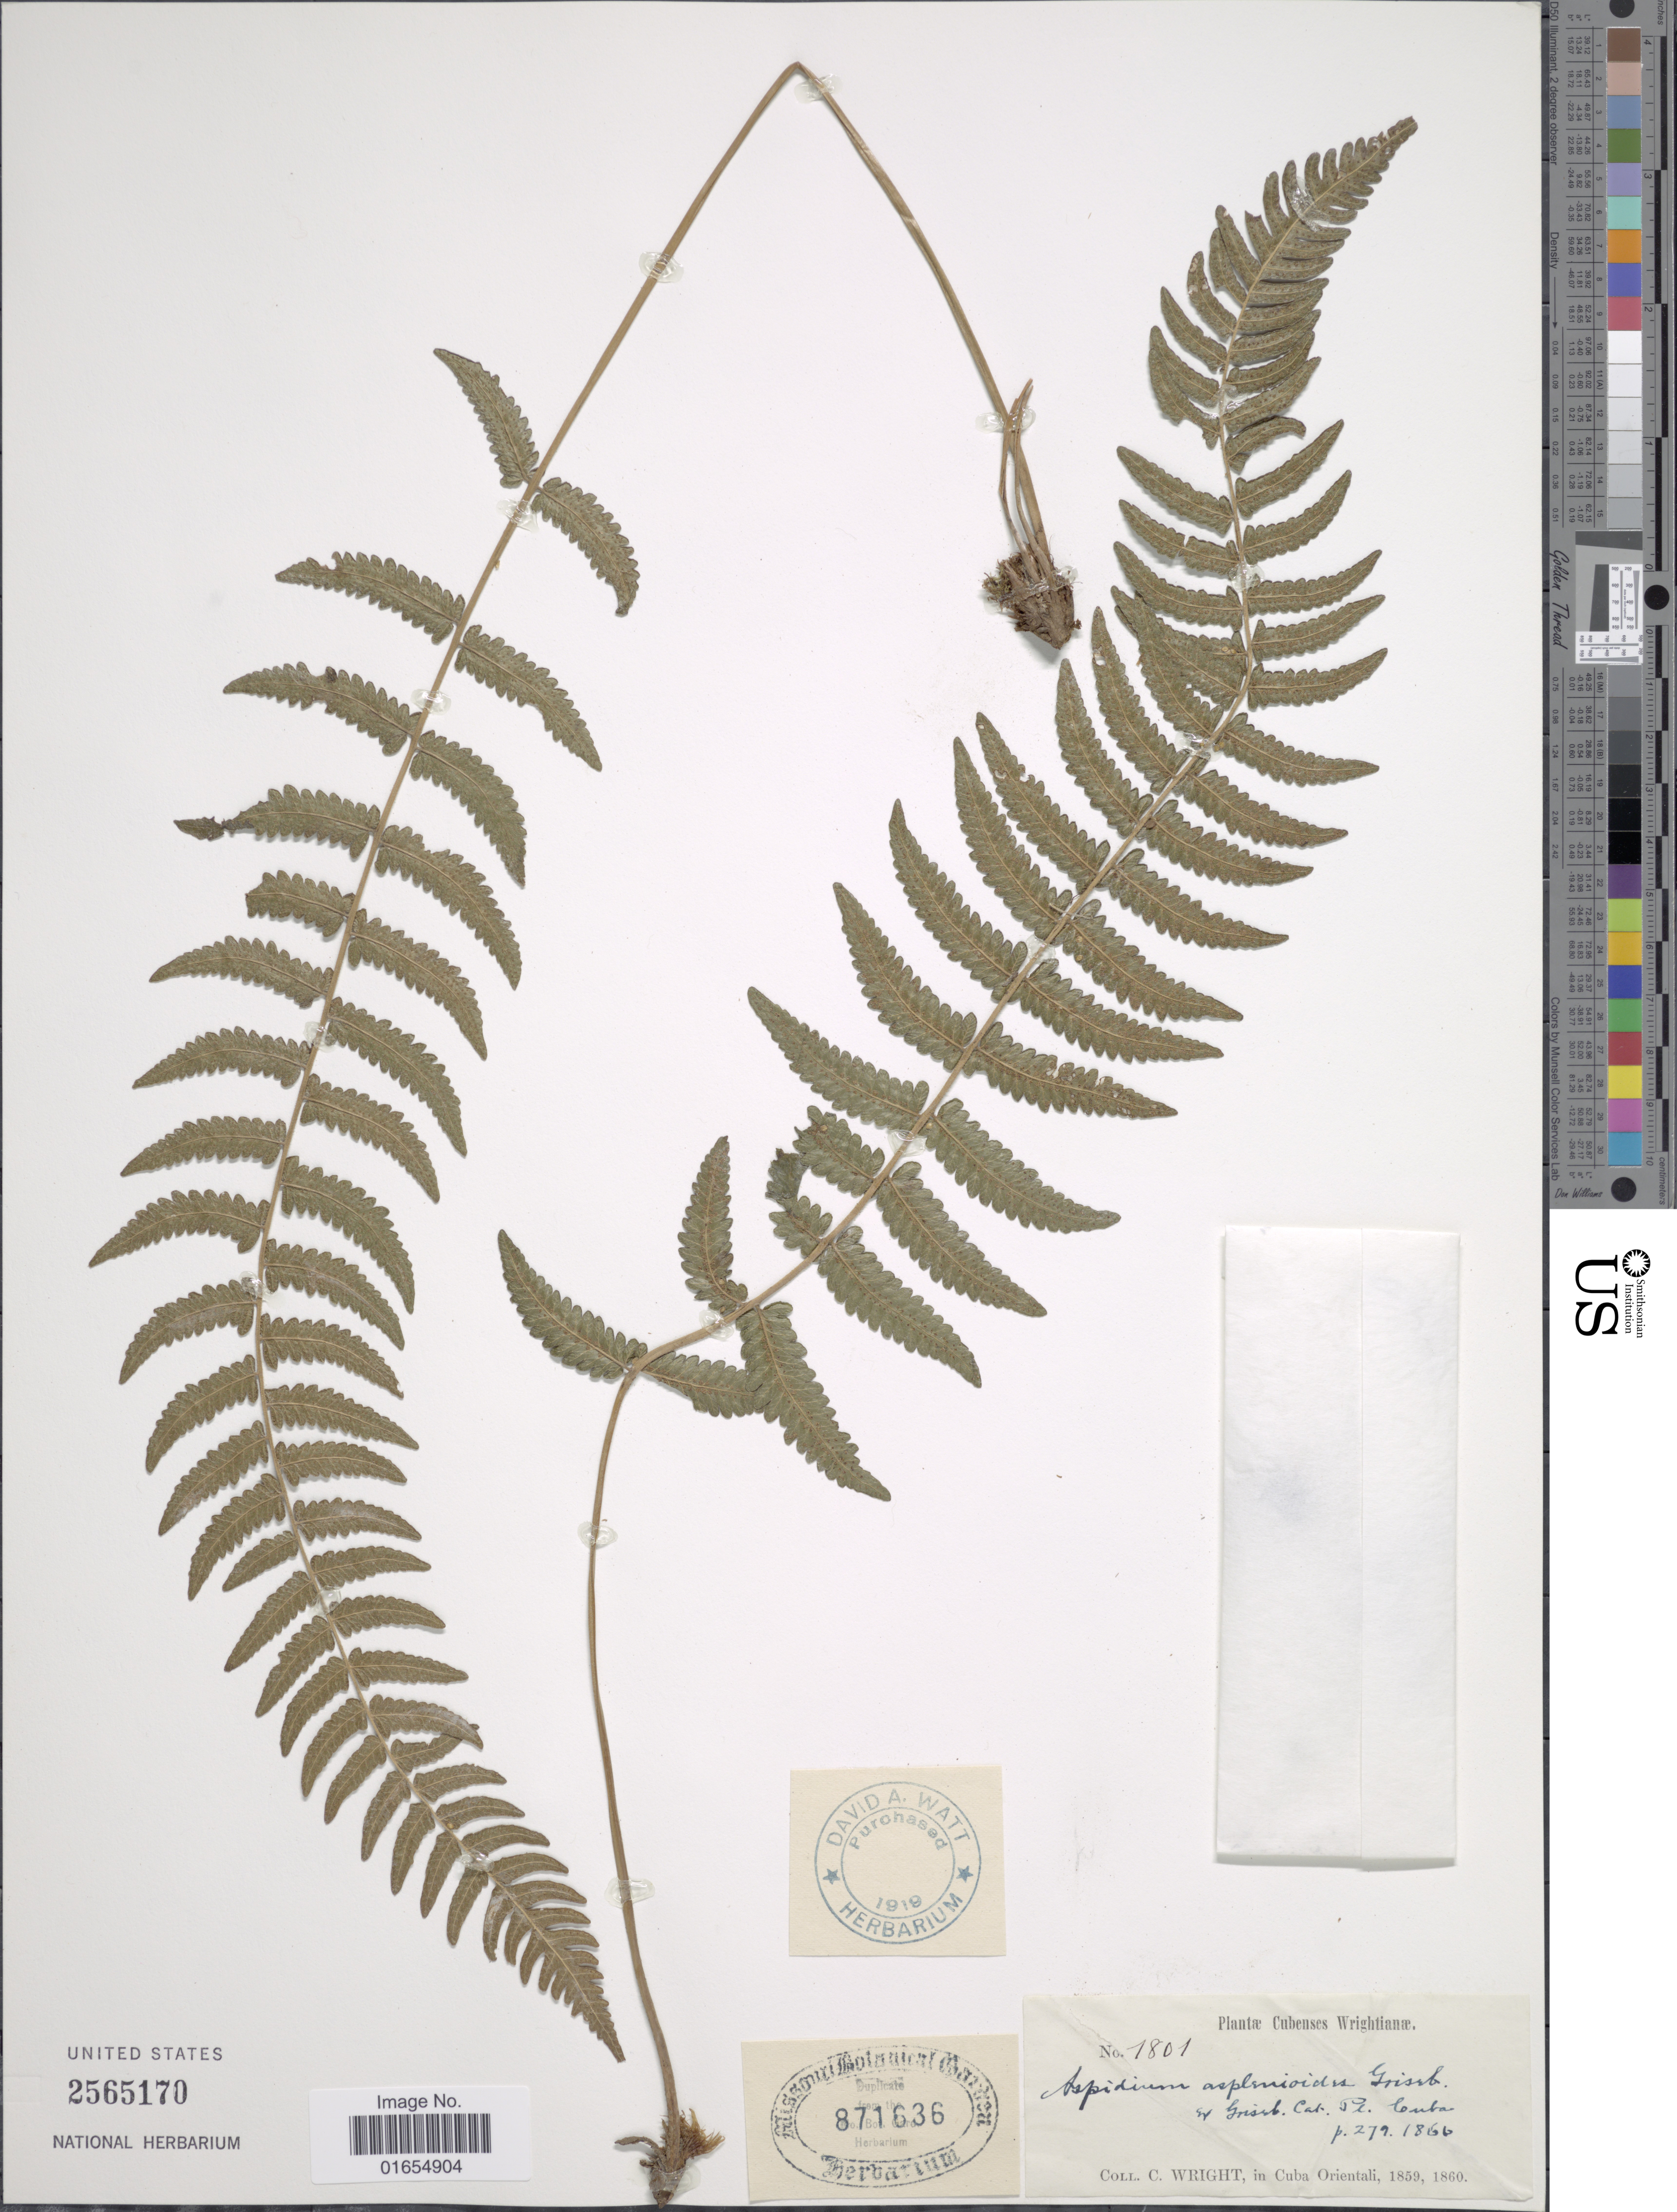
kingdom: Plantae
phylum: Tracheophyta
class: Polypodiopsida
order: Polypodiales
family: Thelypteridaceae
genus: Goniopteris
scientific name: Goniopteris retroflexa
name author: (L.) Pic. Serm.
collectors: C. Wright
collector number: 1801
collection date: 1859/1860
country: Cuba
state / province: Oriente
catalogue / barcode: US 2565170